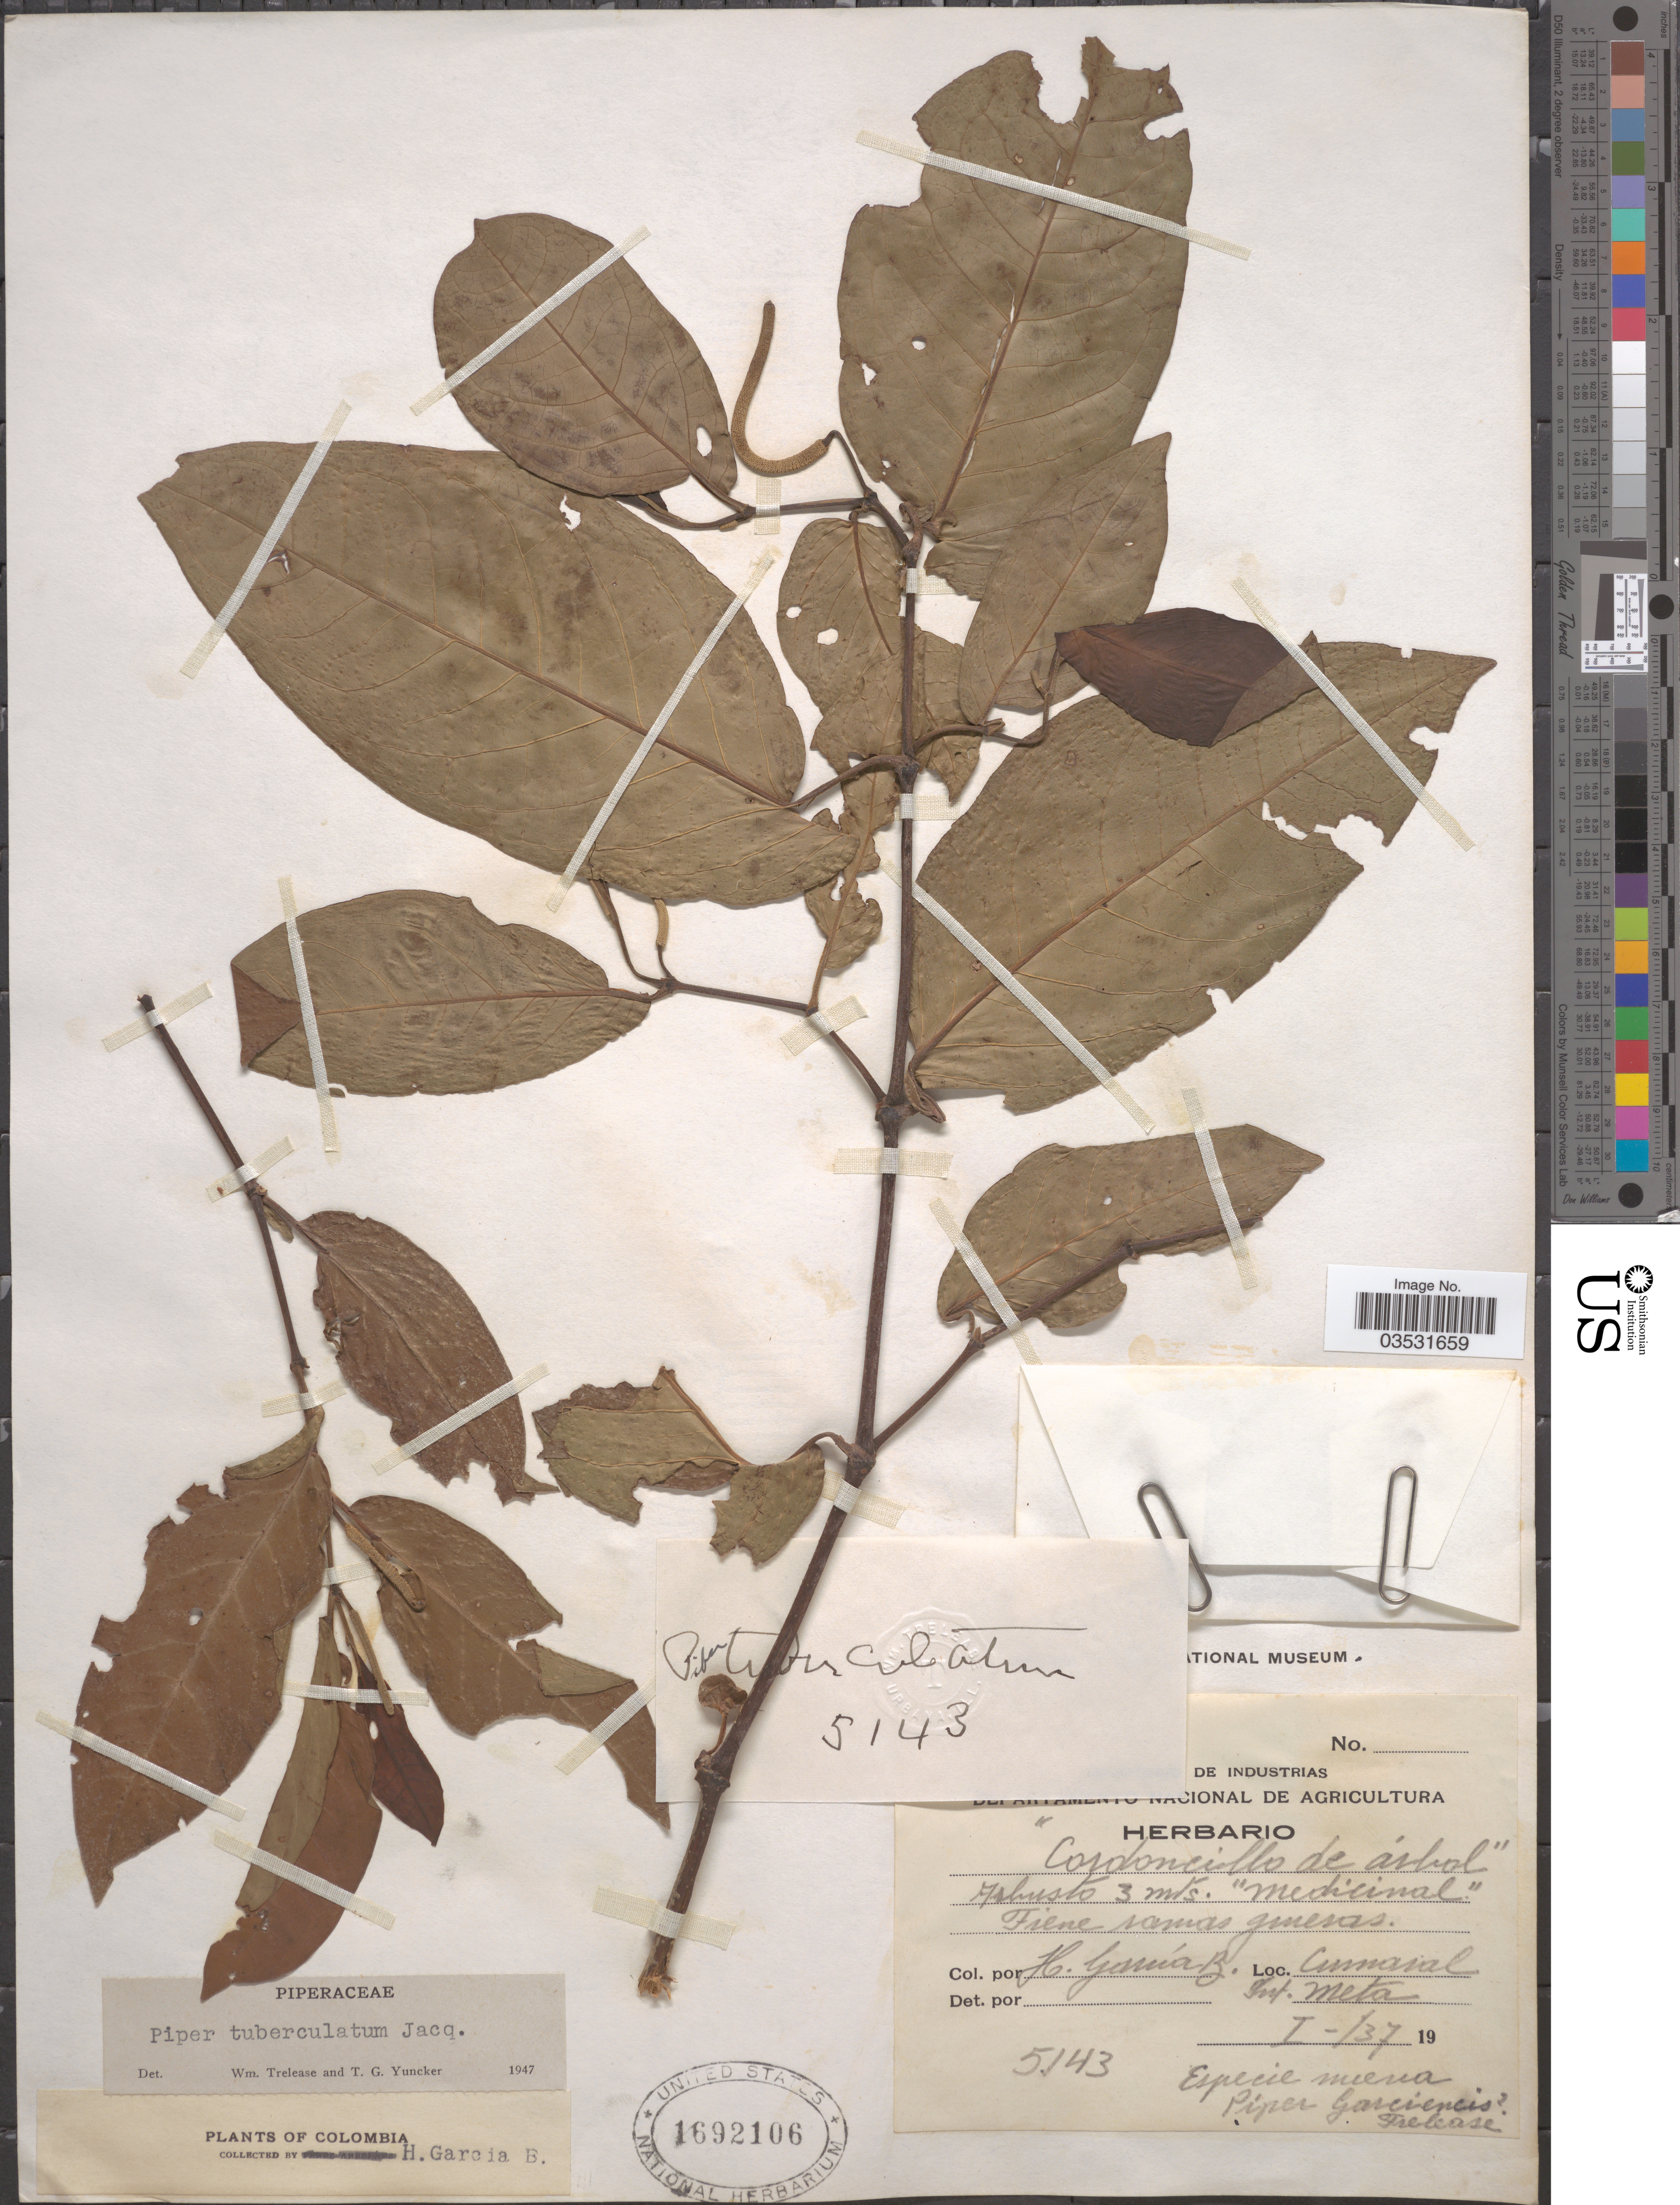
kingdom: Plantae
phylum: Tracheophyta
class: Magnoliopsida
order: Piperales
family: Piperaceae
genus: Piper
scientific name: Piper tuberculatum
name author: Jacq.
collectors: H. García B.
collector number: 5143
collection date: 1937-01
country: Colombia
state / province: Meta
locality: Cumaral. Int. Meta.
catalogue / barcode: US 1692106